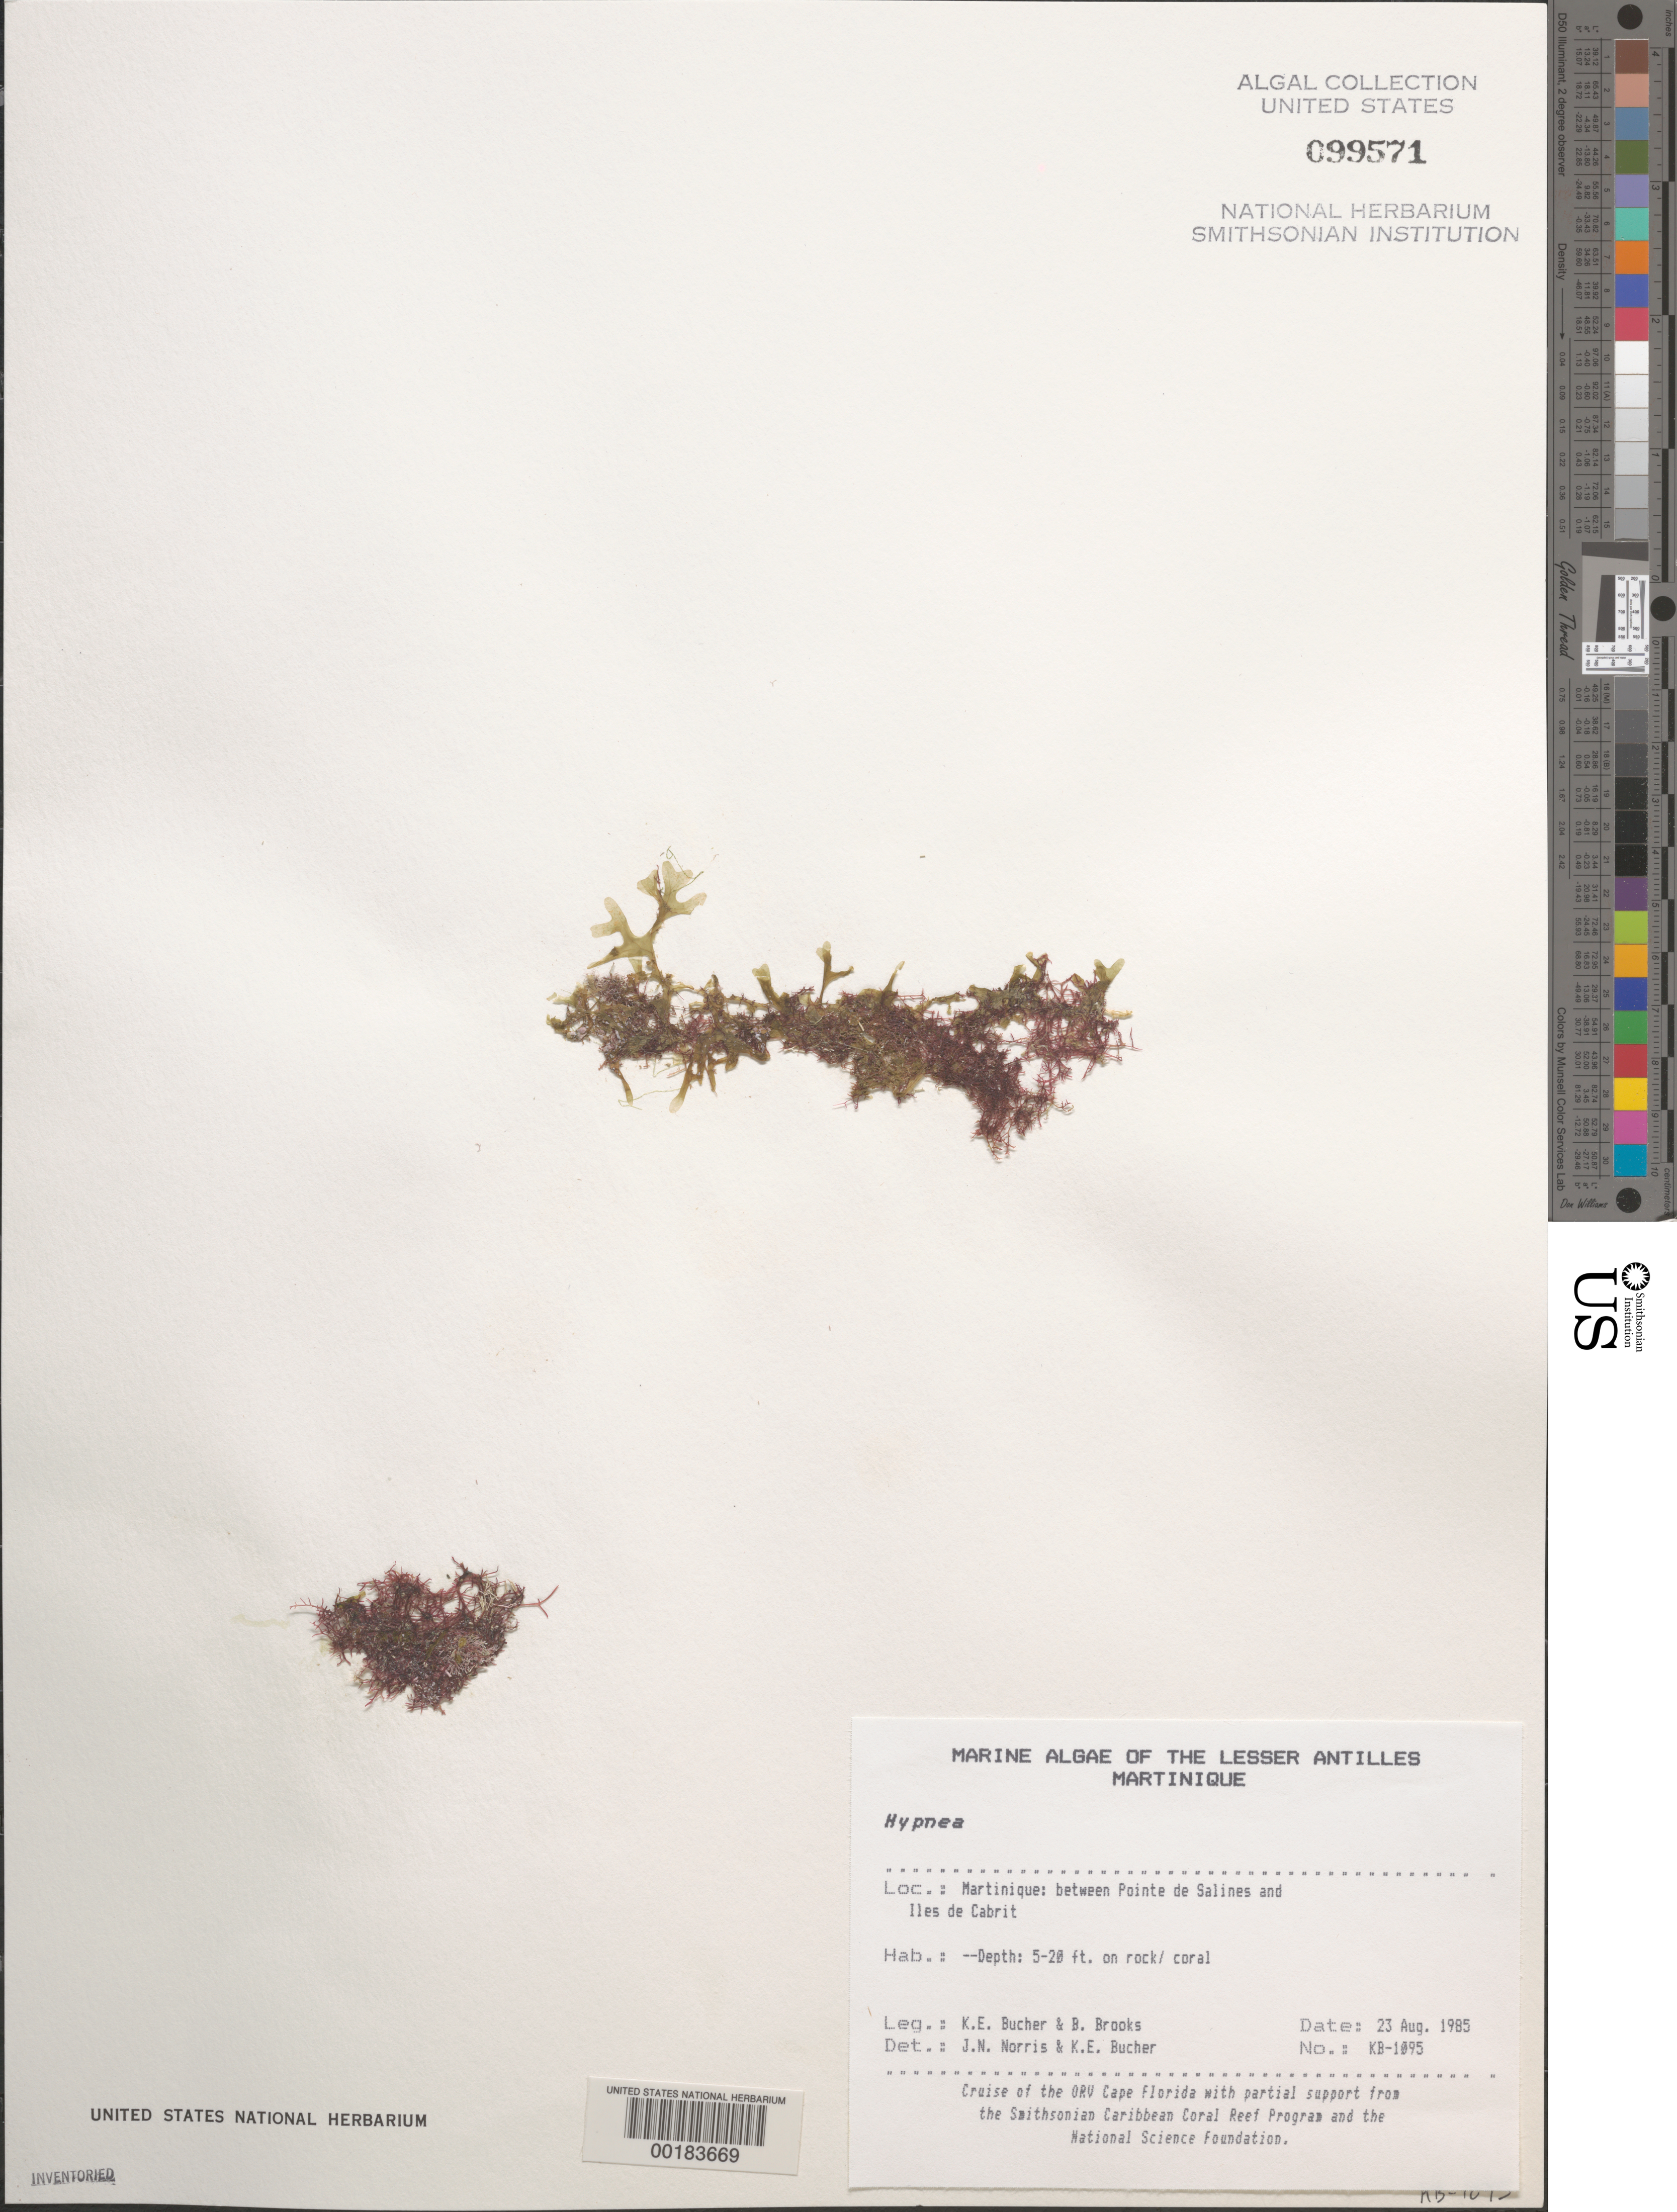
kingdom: Plantae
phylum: Rhodophyta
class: Florideophyceae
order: Gigartinales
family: Cystocloniaceae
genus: Hypnea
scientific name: Hypnea sp.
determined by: Norris, J. N.; Bucher, K. E.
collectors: K. E. Bucher & B. Brooks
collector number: KB-1095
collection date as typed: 23 Aug 1985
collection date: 1985-08-23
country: Martinique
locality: Between Pointe de Salines and Iles de Cabrit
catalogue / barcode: US 99571